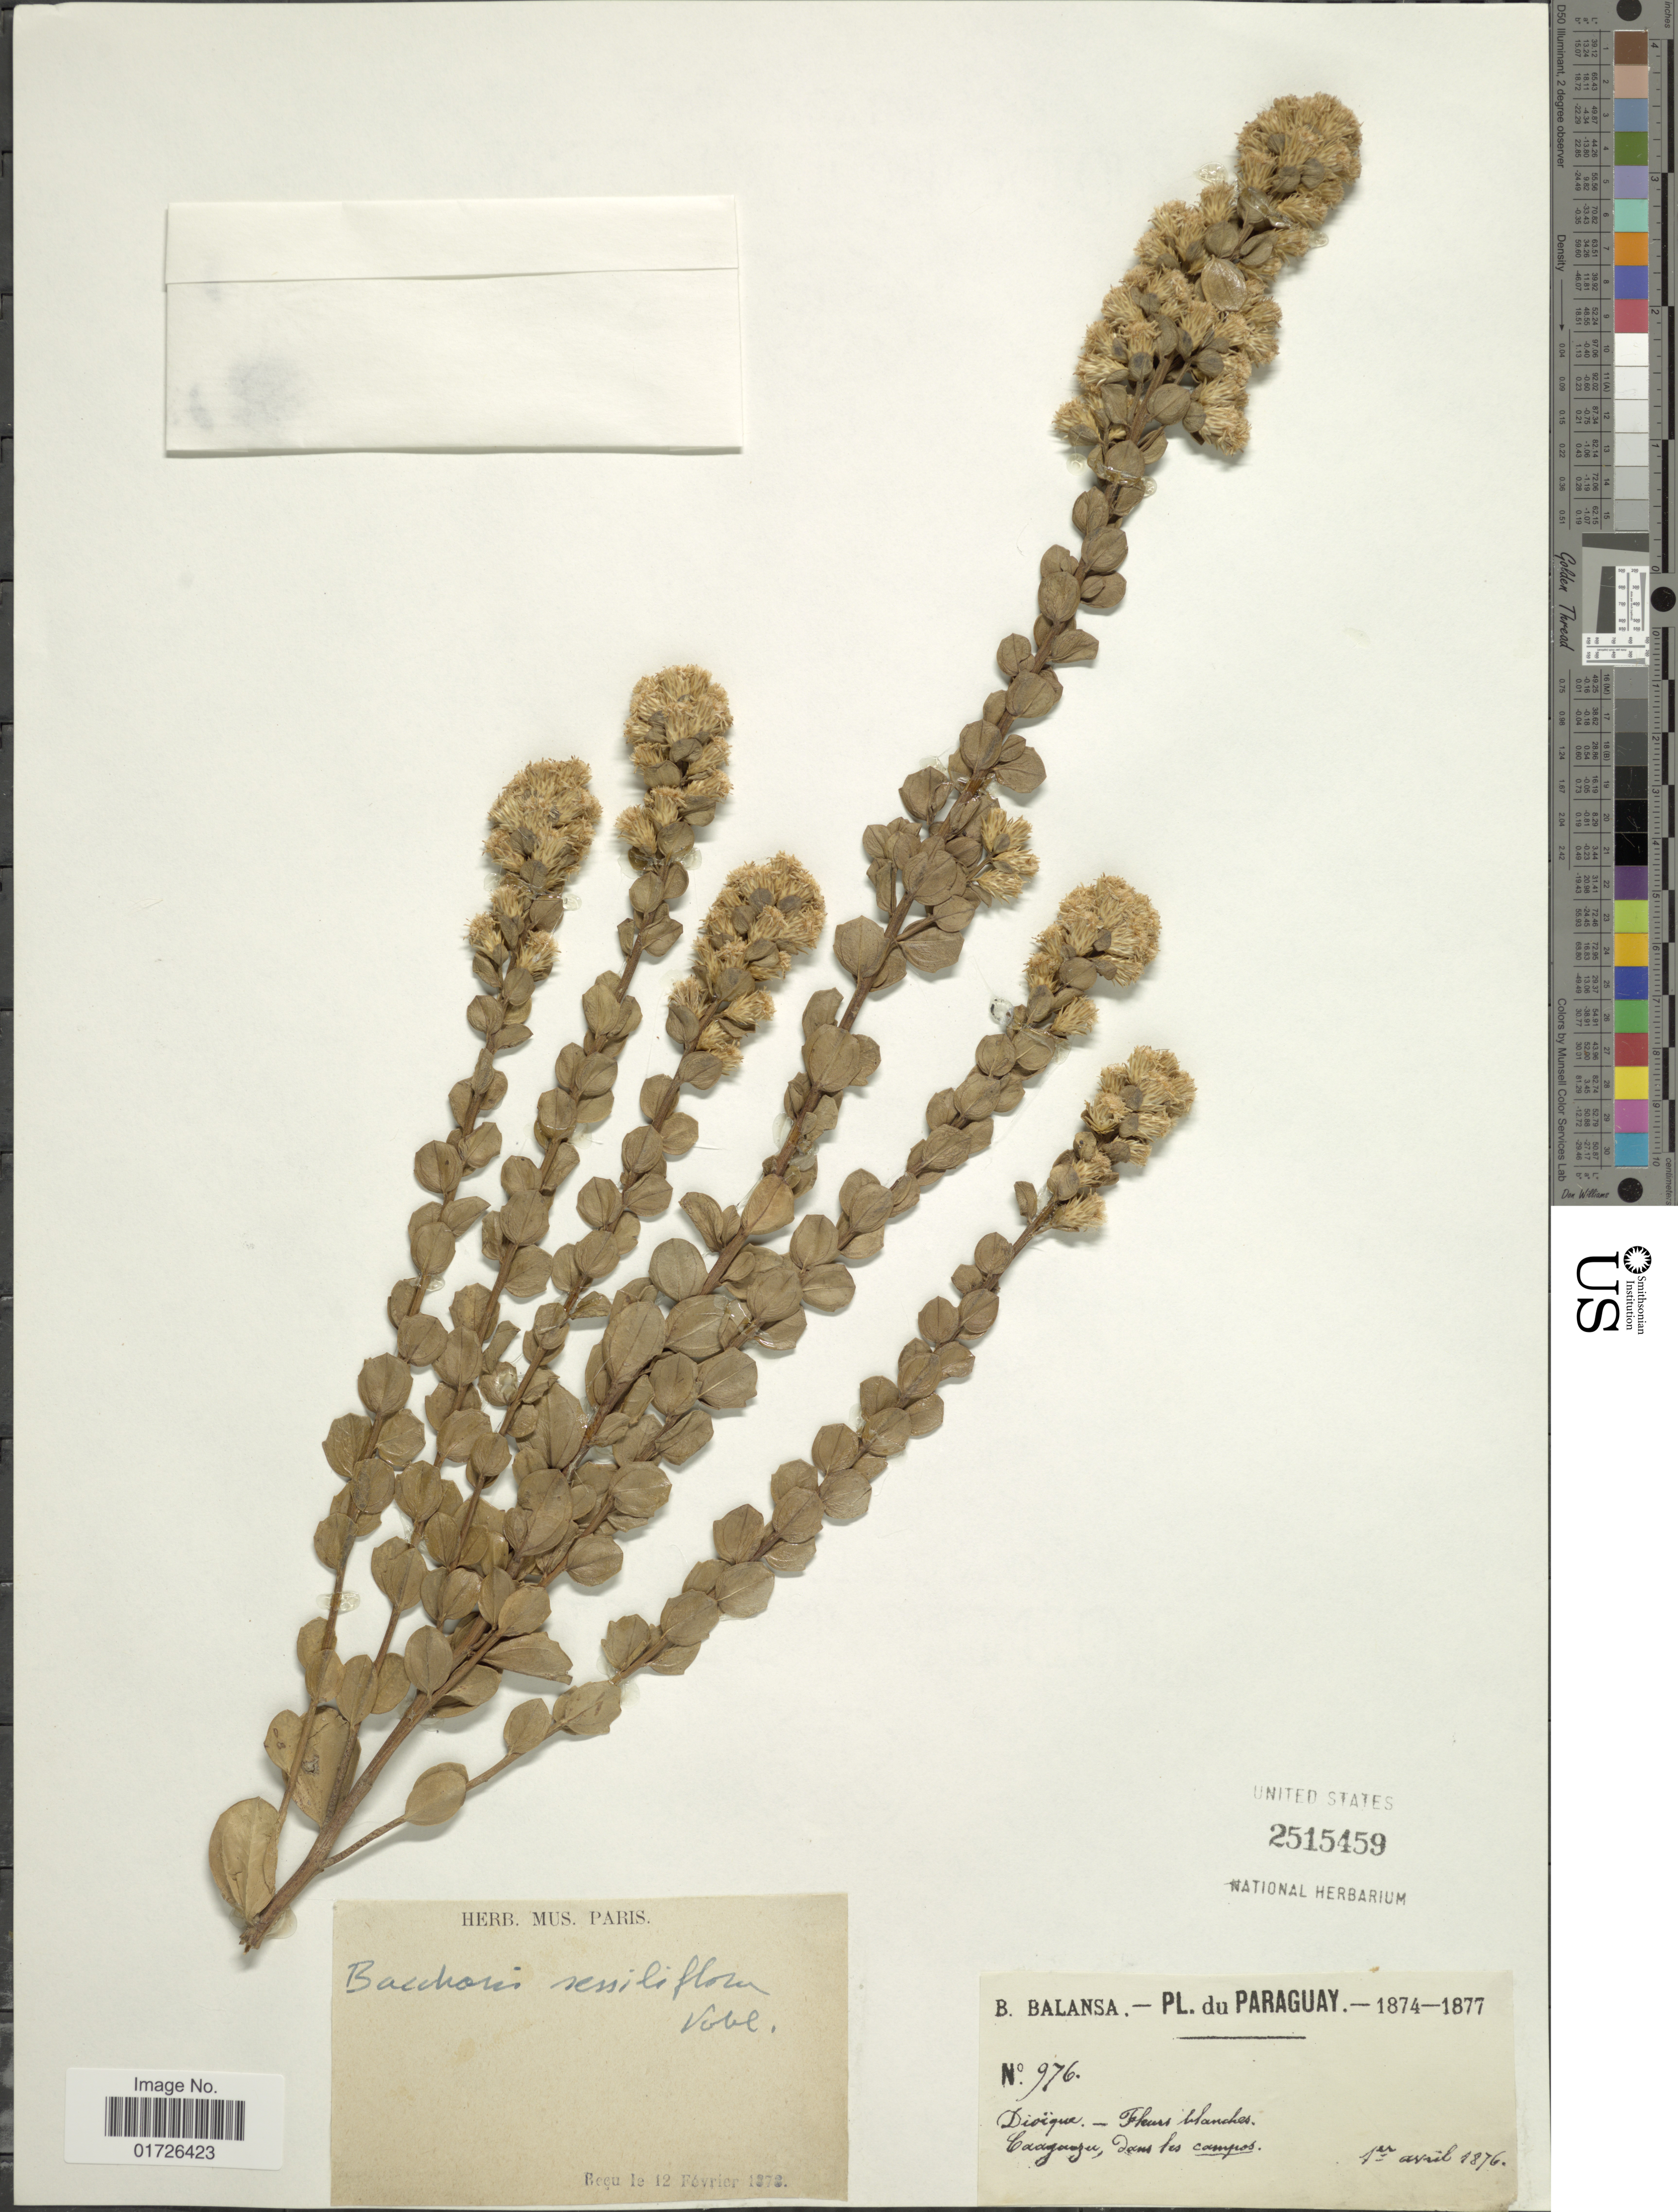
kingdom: Plantae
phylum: Tracheophyta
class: Magnoliopsida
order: Asterales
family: Asteraceae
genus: Baccharis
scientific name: Baccharis sessiliflora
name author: Vahl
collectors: B. Balansa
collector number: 976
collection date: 1876-04-04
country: Paraguay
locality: Dioique-Fluers blancha, Paraguay, dams des campos.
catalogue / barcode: US 2515459